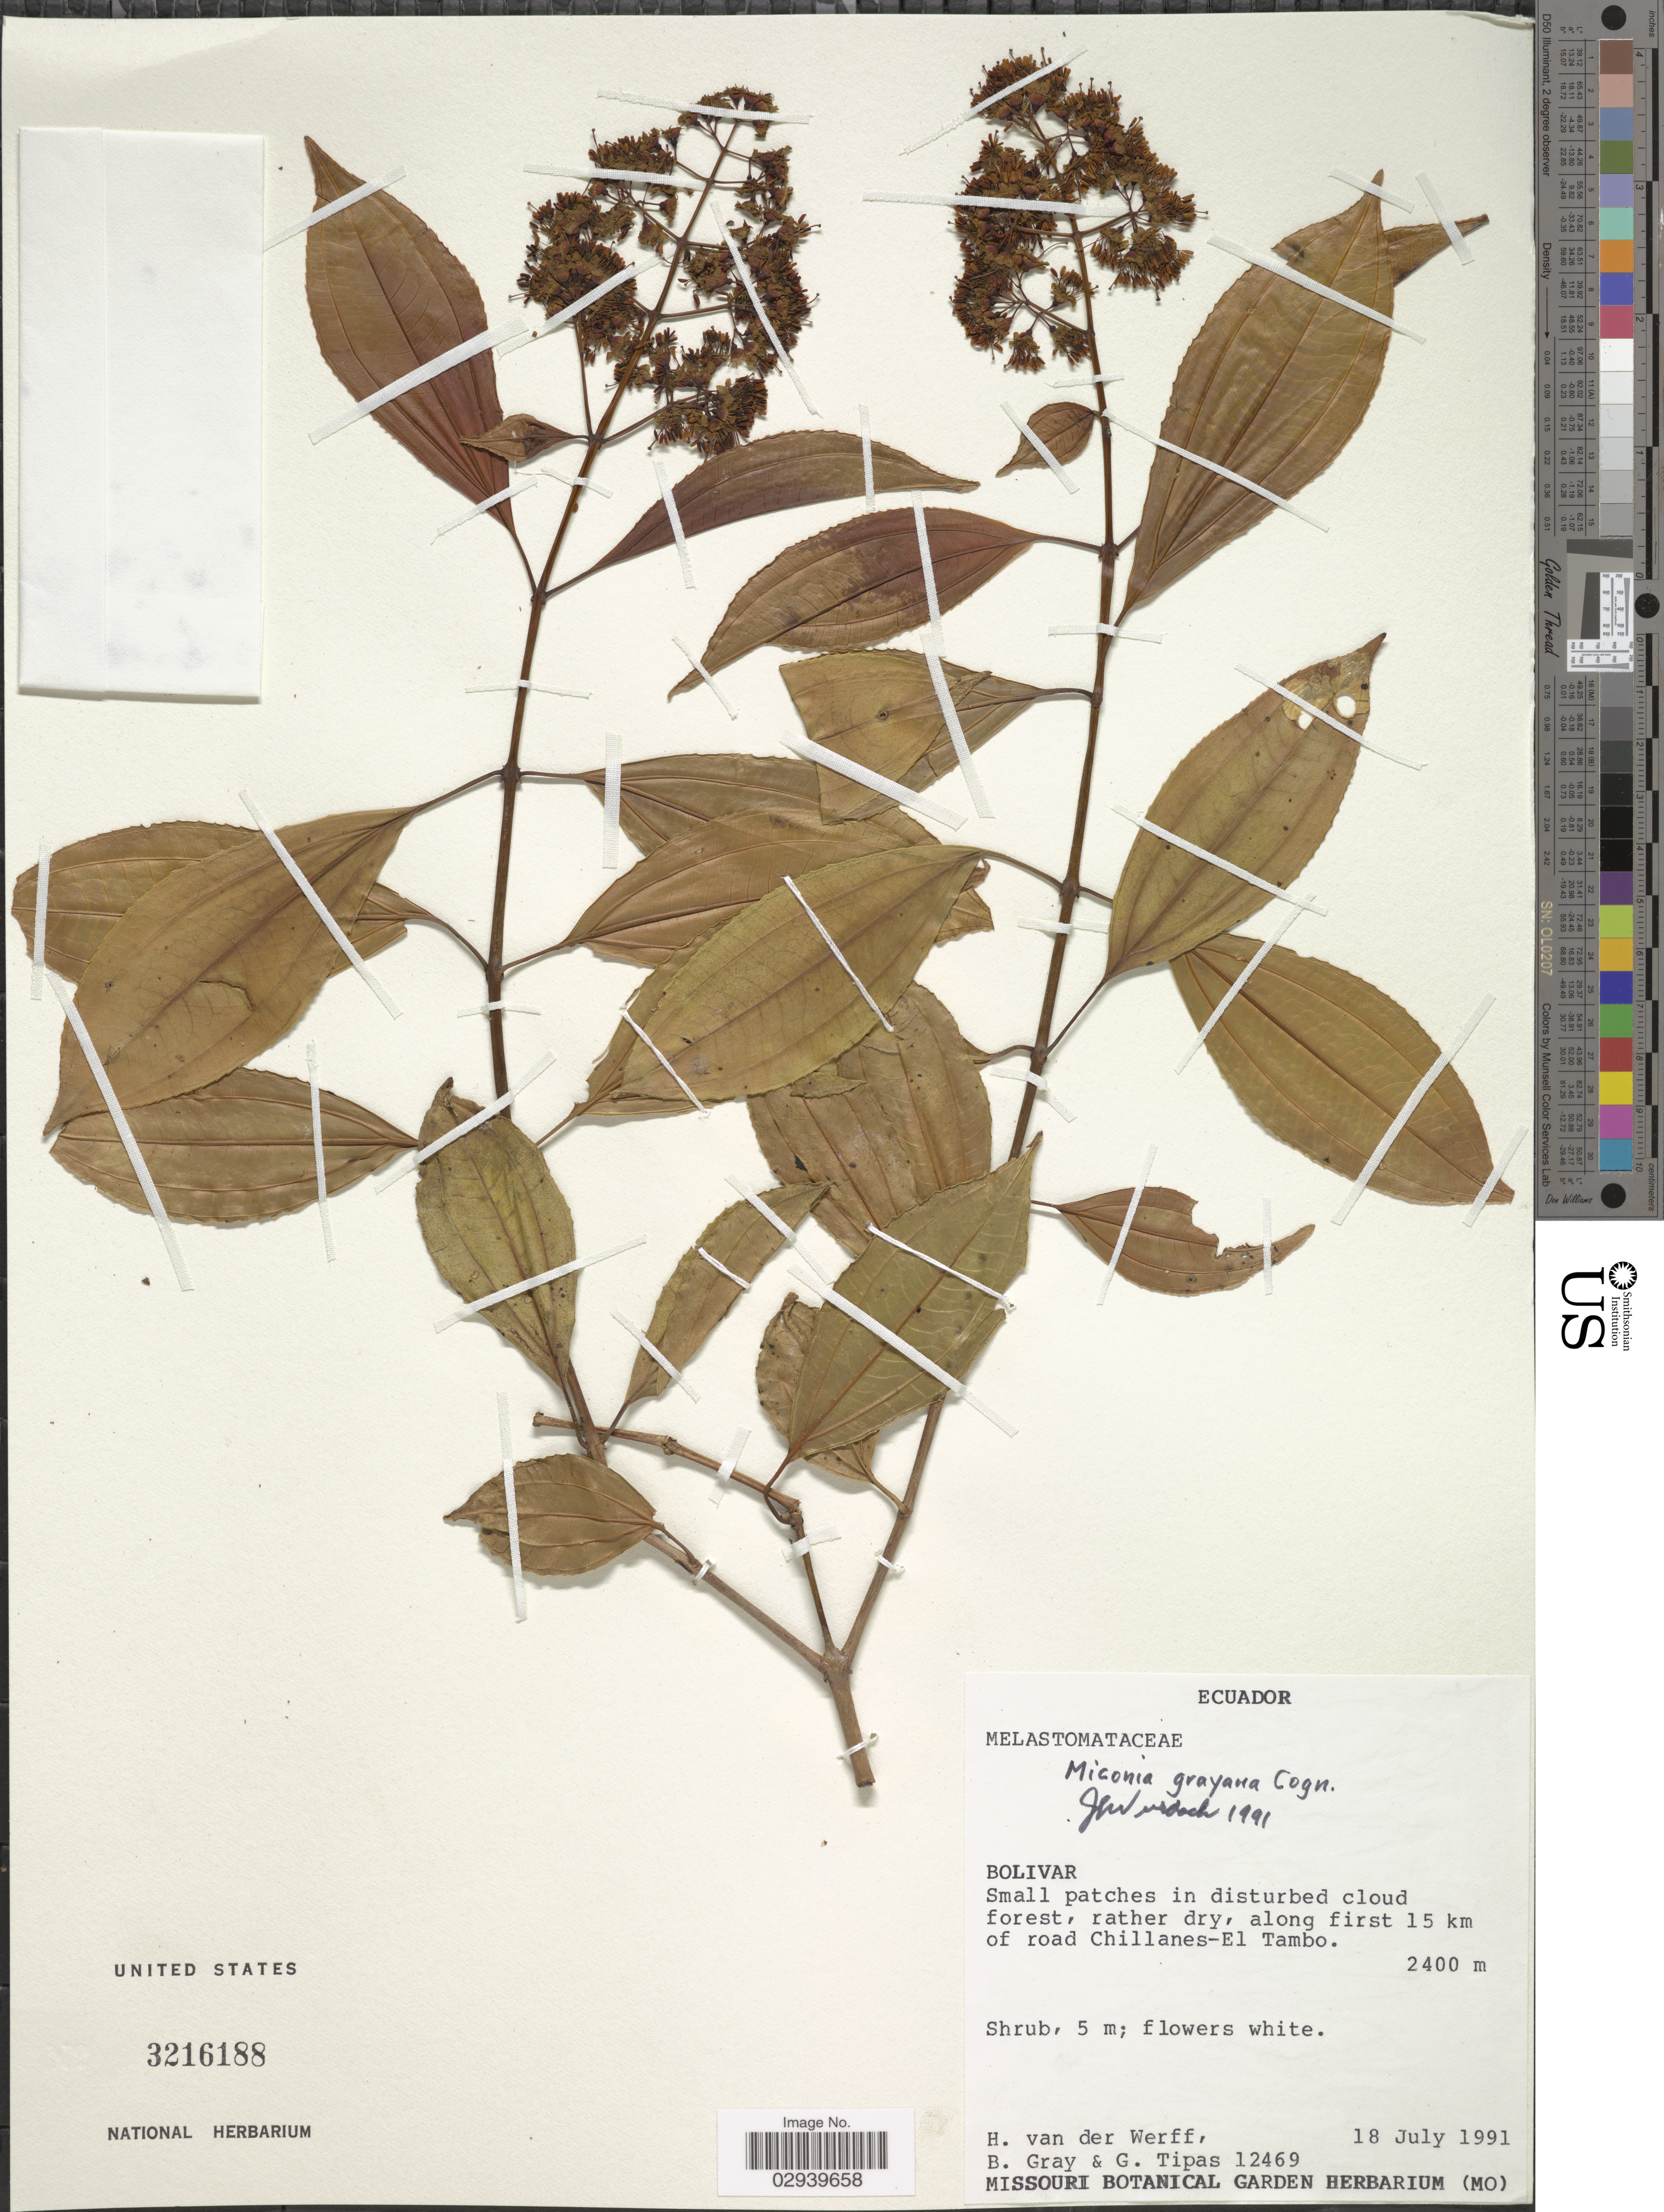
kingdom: Plantae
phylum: Tracheophyta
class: Magnoliopsida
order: Myrtales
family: Melastomataceae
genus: Miconia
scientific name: Miconia grayana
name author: Cogn.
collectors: H. van der Werff, B. Gray & G. Tipas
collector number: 12469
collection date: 1991-07-18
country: Ecuador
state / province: Bolívar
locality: Along first 15 km of road Chillanes-El Tambo.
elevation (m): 2400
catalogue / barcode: US 3216188